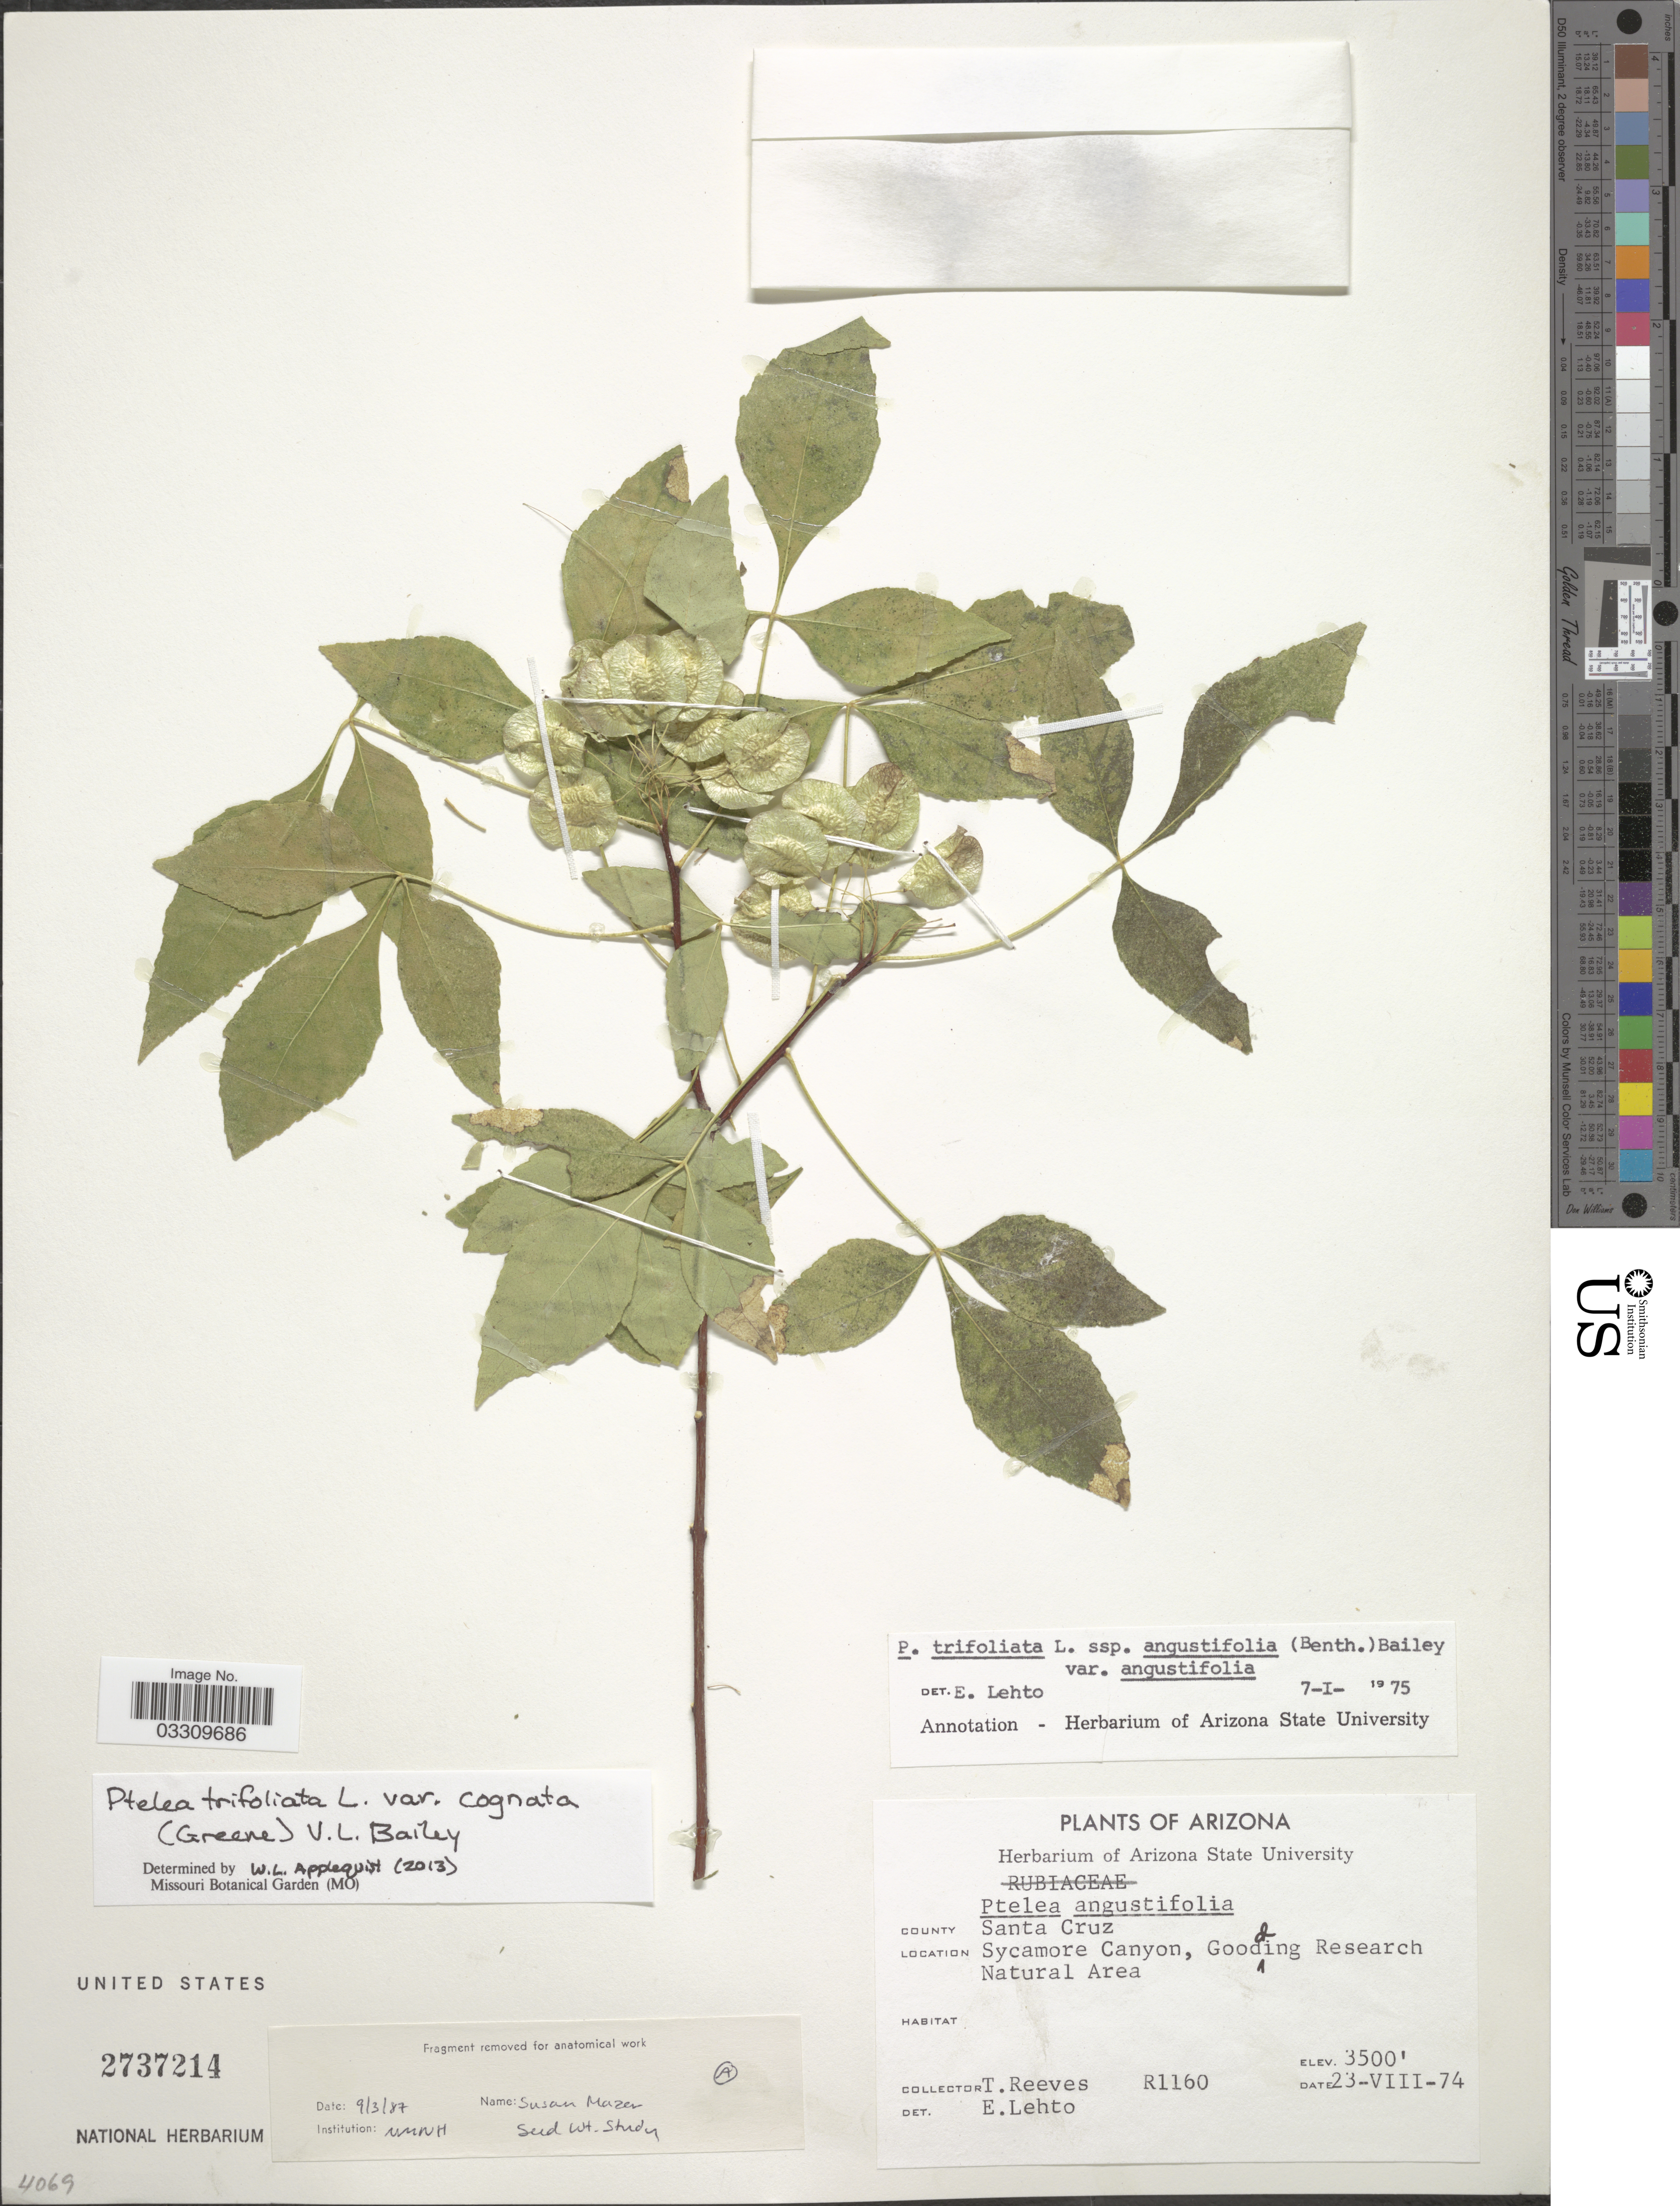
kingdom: Plantae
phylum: Tracheophyta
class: Magnoliopsida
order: Sapindales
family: Rutaceae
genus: Ptelea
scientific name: Ptelea trifoliata var. cognata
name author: (Greene) V. L. Bailey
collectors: T. Reeves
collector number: R1160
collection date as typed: Transcribed d/m/y: 23/8/74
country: United States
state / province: Arizona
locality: County Santa Cruz, Sycamore Canyon, Goodding Research Natural Area.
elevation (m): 1067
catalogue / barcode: US 2737214